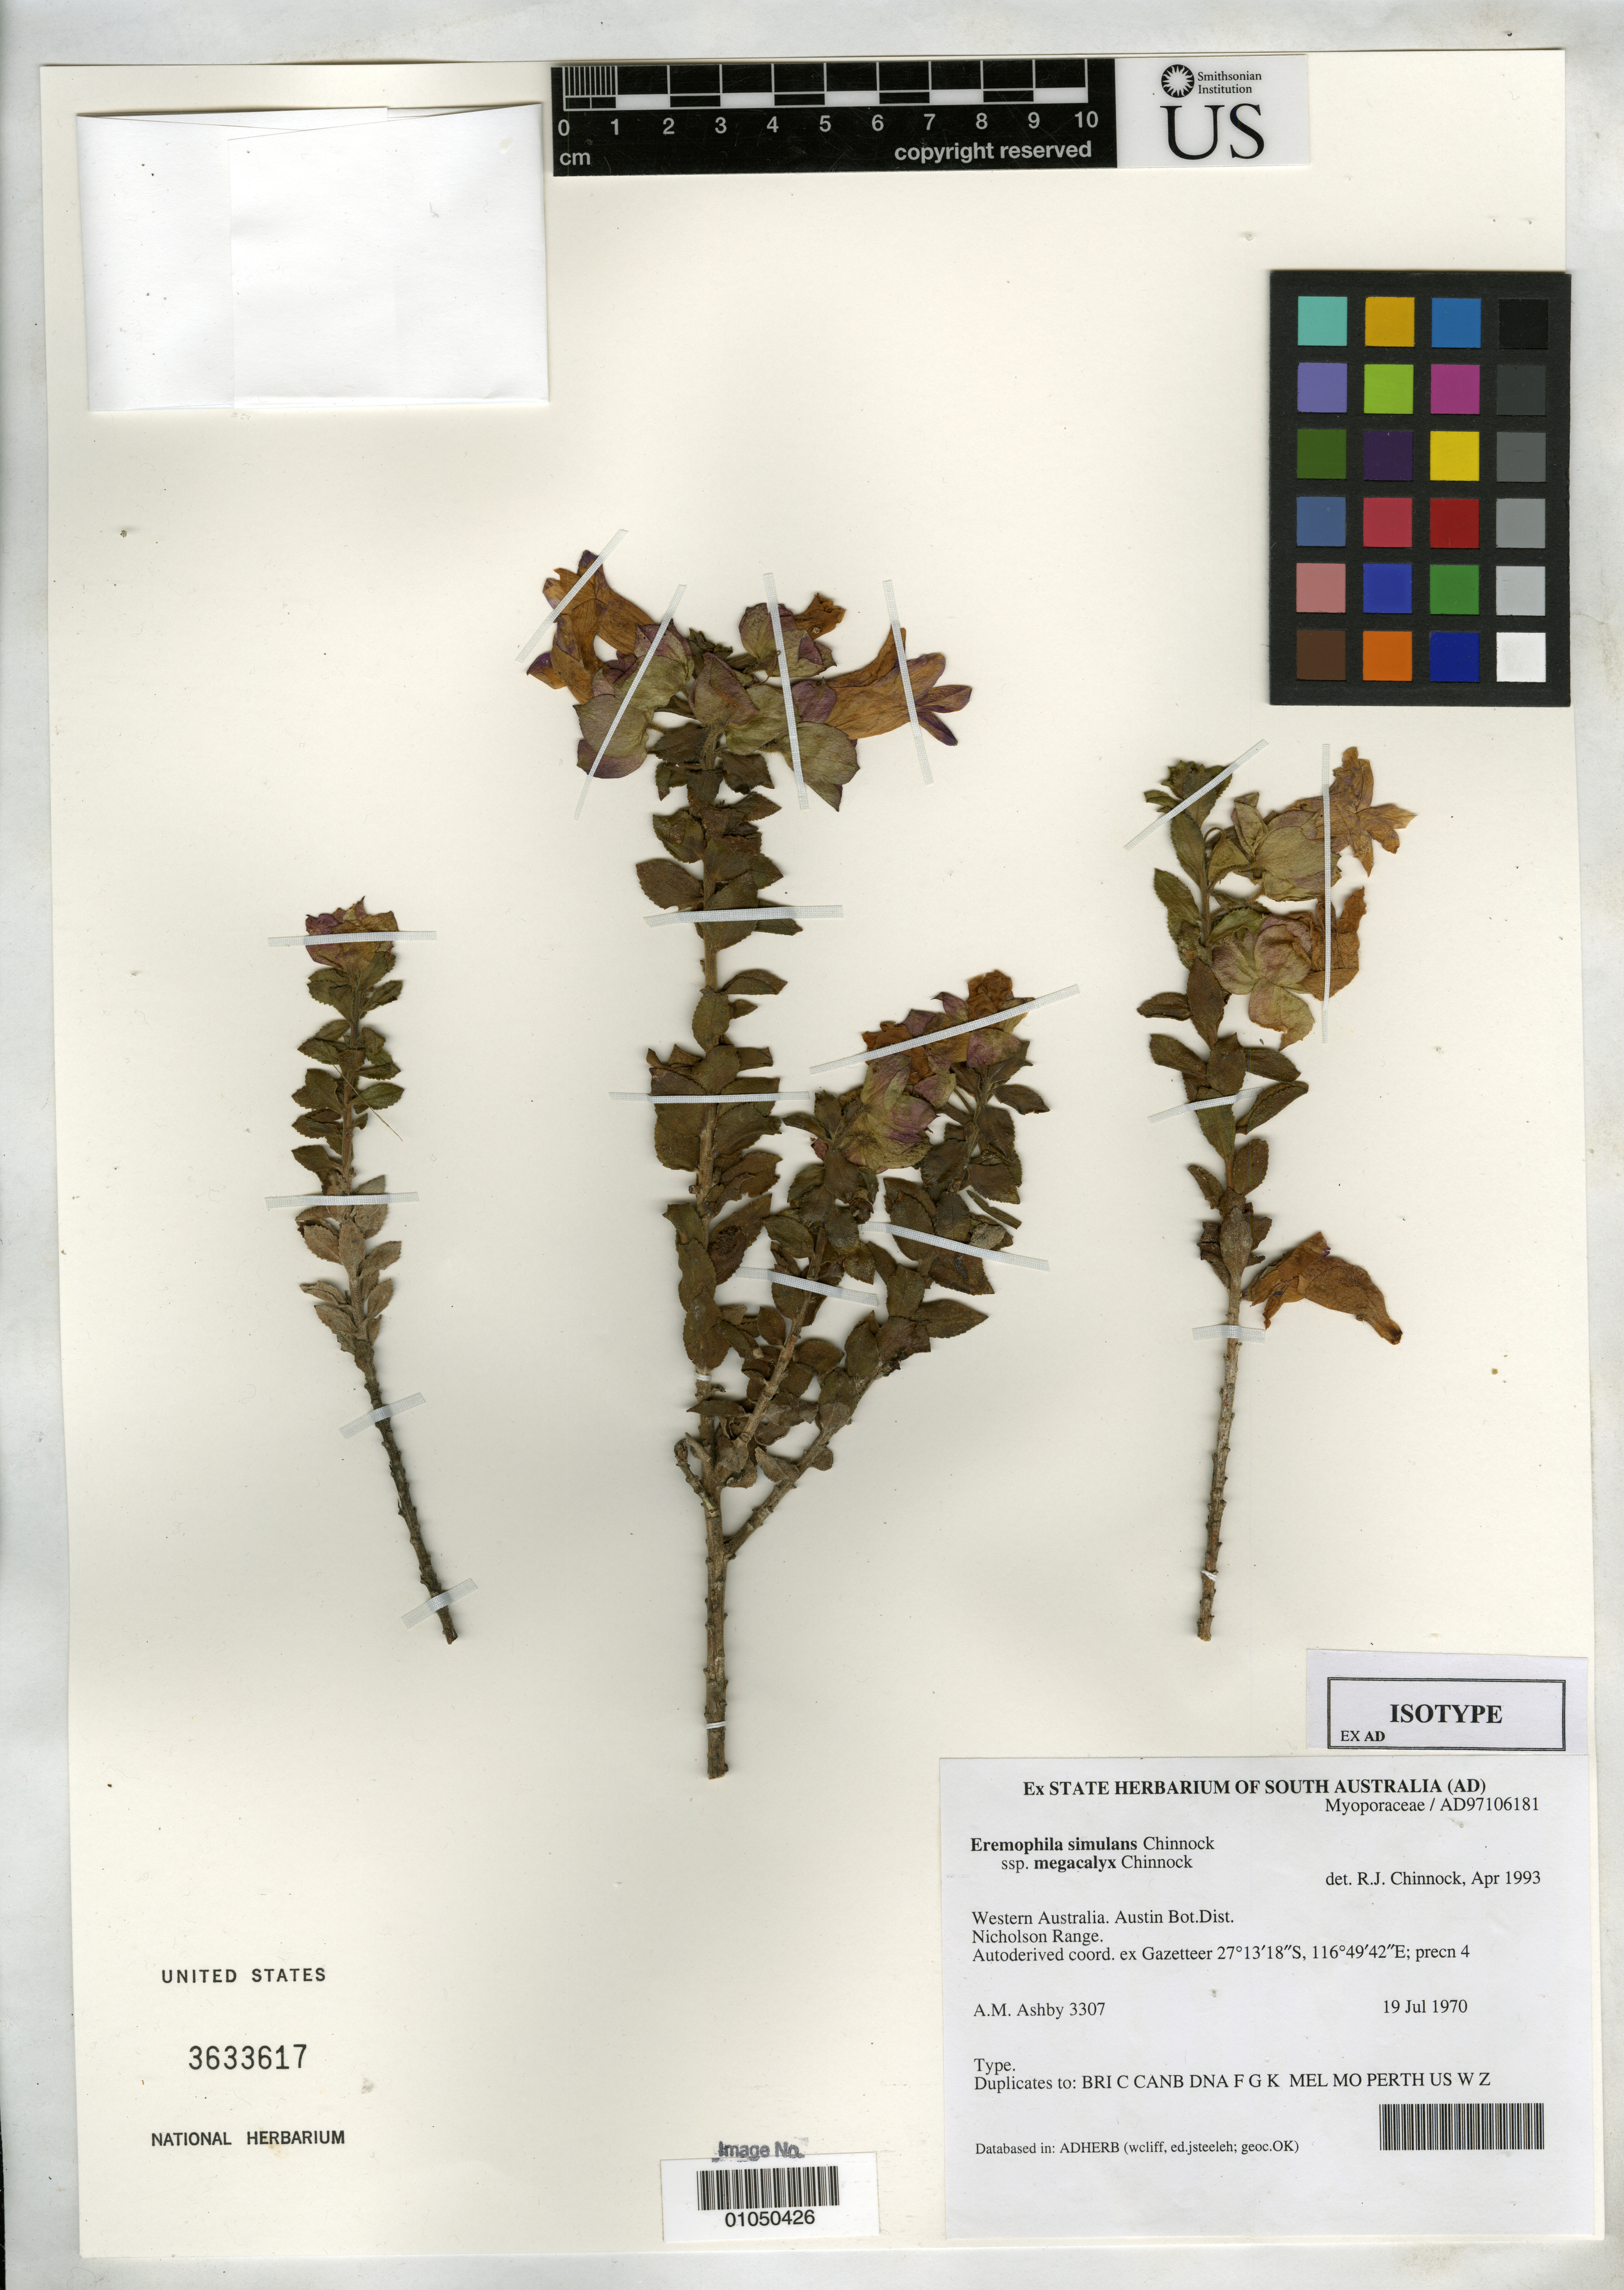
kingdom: Plantae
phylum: Tracheophyta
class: Magnoliopsida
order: Lamiales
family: Scrophulariaceae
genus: Eremophila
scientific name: Eremophila simulans subsp. megacalyx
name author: Chinnock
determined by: Chinnock, R. J.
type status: Isotype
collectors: A. Ashby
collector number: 3307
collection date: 1970-07-19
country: Australia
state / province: Western Australia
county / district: Austin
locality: Austin Bot. Dist. Nicholson Range.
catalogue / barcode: US 3633617